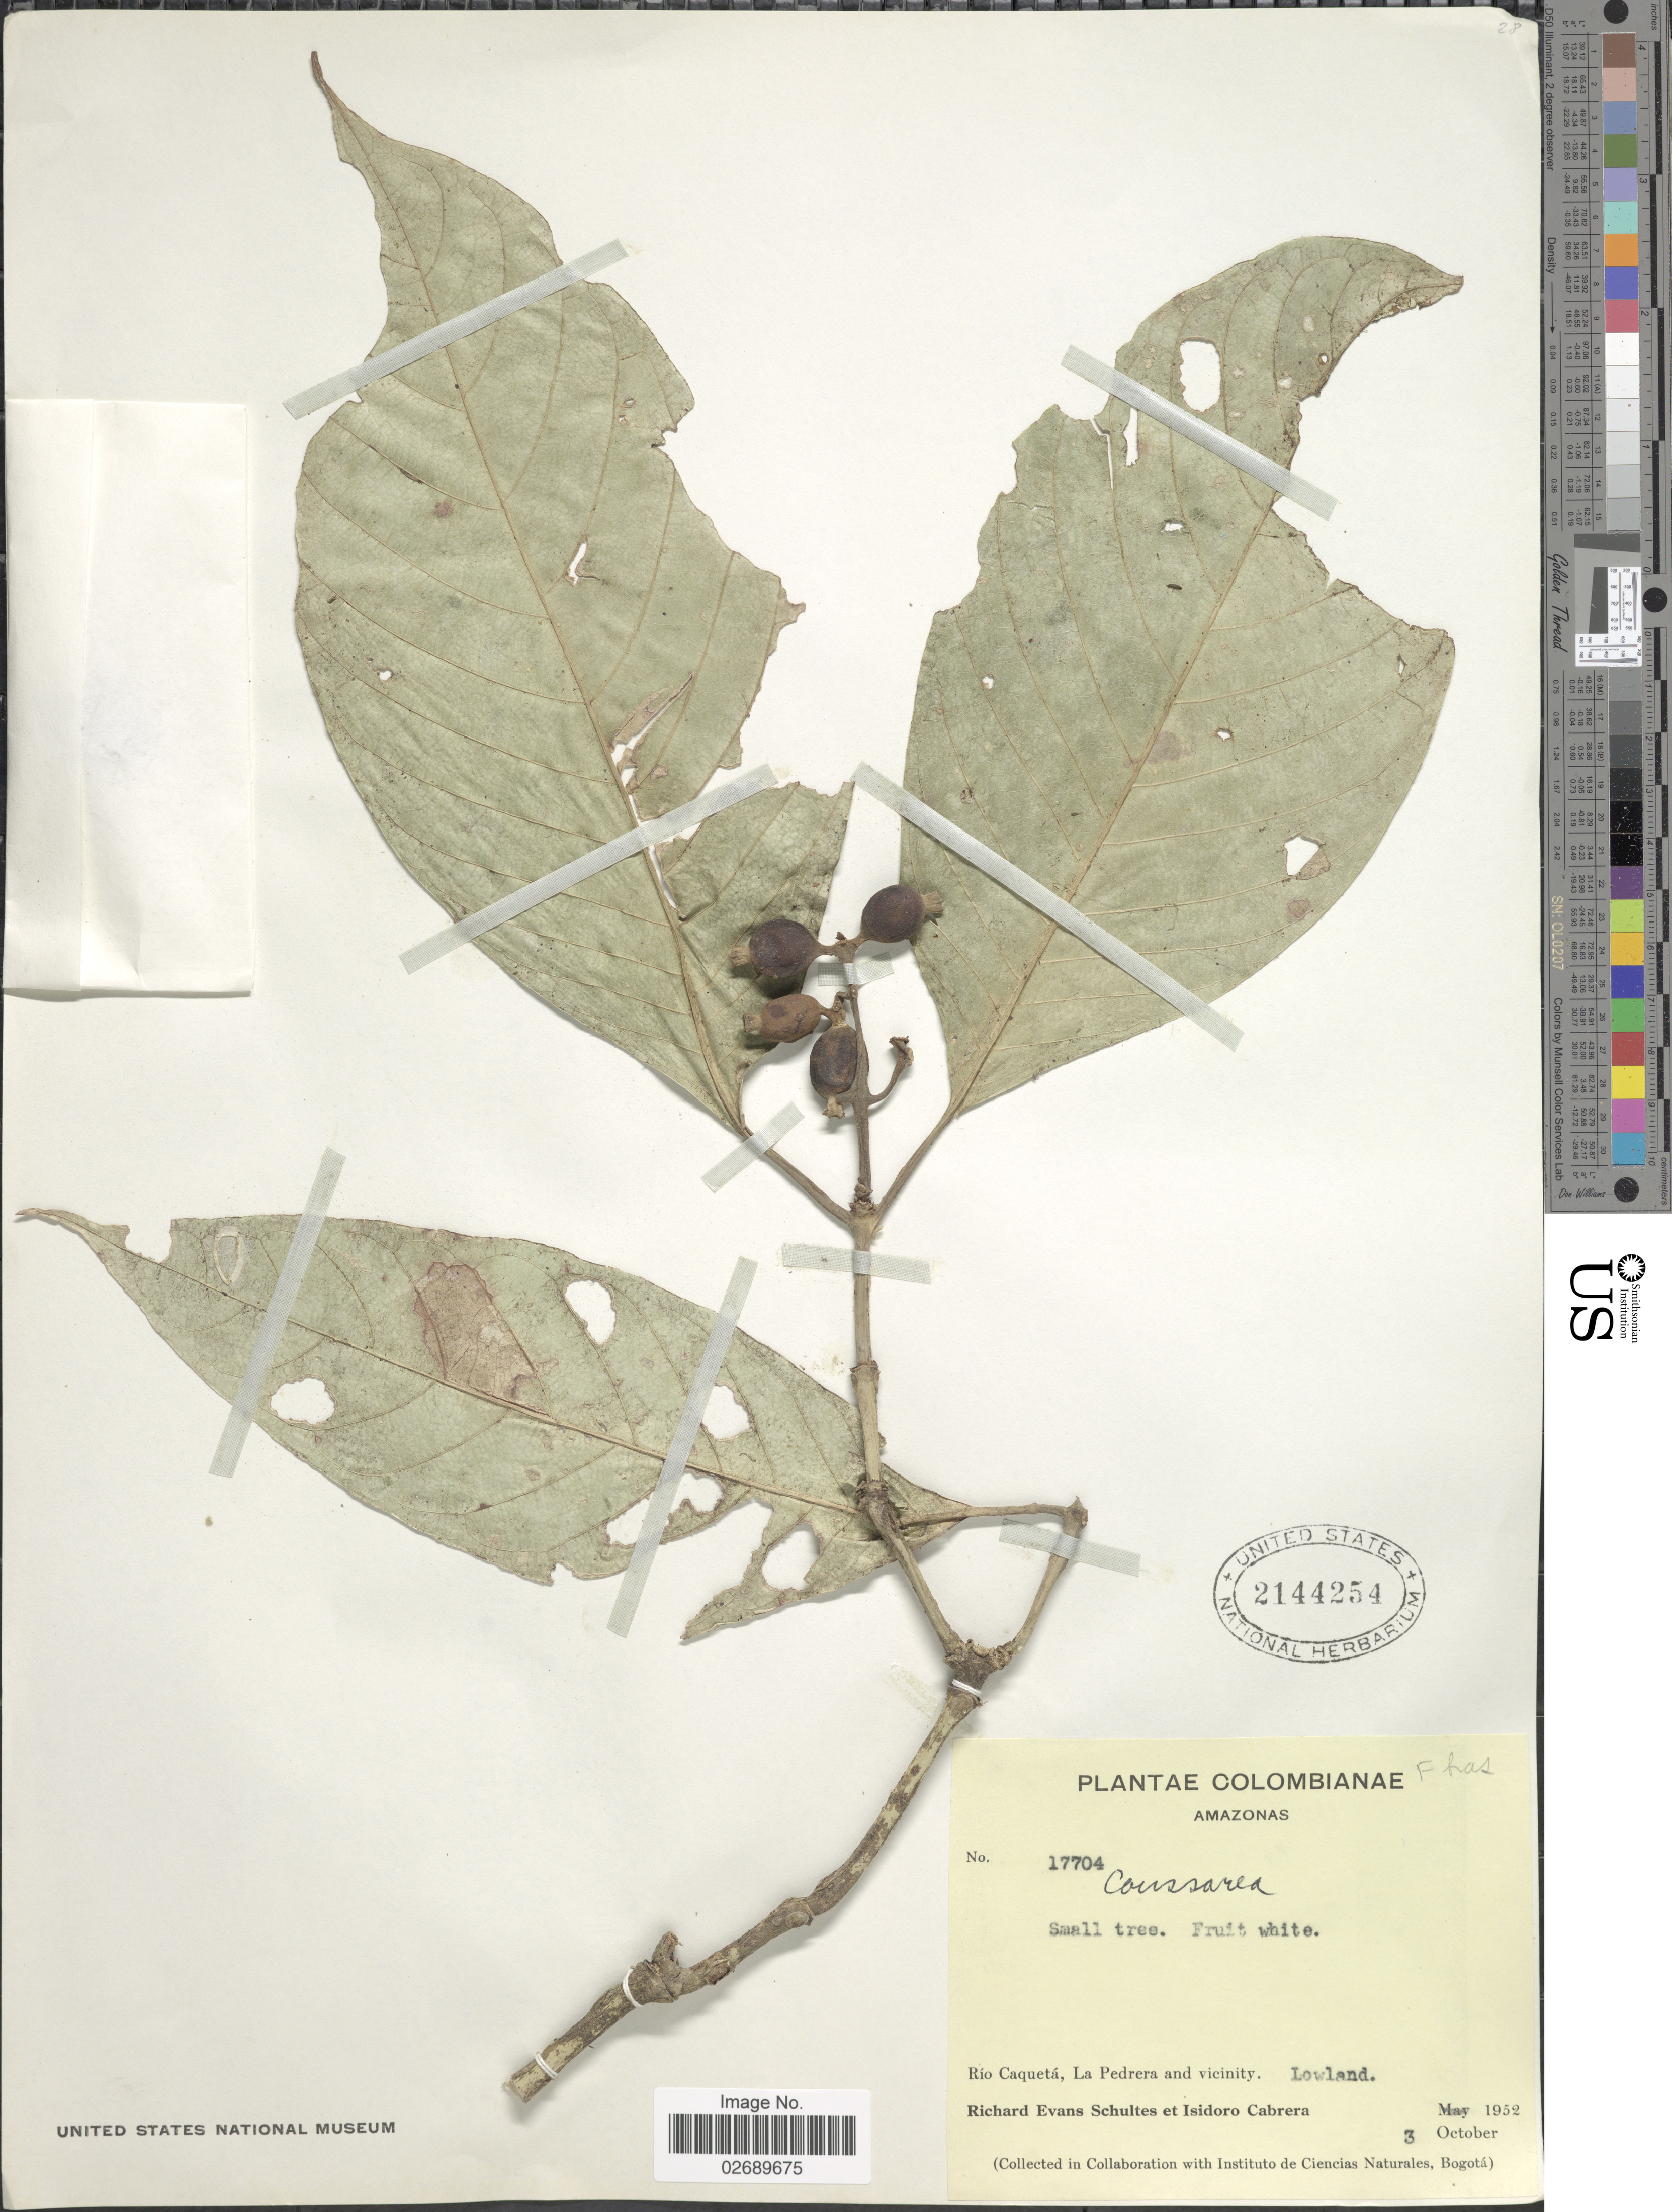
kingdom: Plantae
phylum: Tracheophyta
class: Magnoliopsida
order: Gentianales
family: Rubiaceae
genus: Coussarea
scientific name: Coussarea sp.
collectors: R. E. Schultes & I. Cabrera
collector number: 17704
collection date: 1952-10-03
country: Colombia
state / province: Amazônas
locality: Rio Caqueta, La Pedrera and vicinity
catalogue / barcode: US 2144254